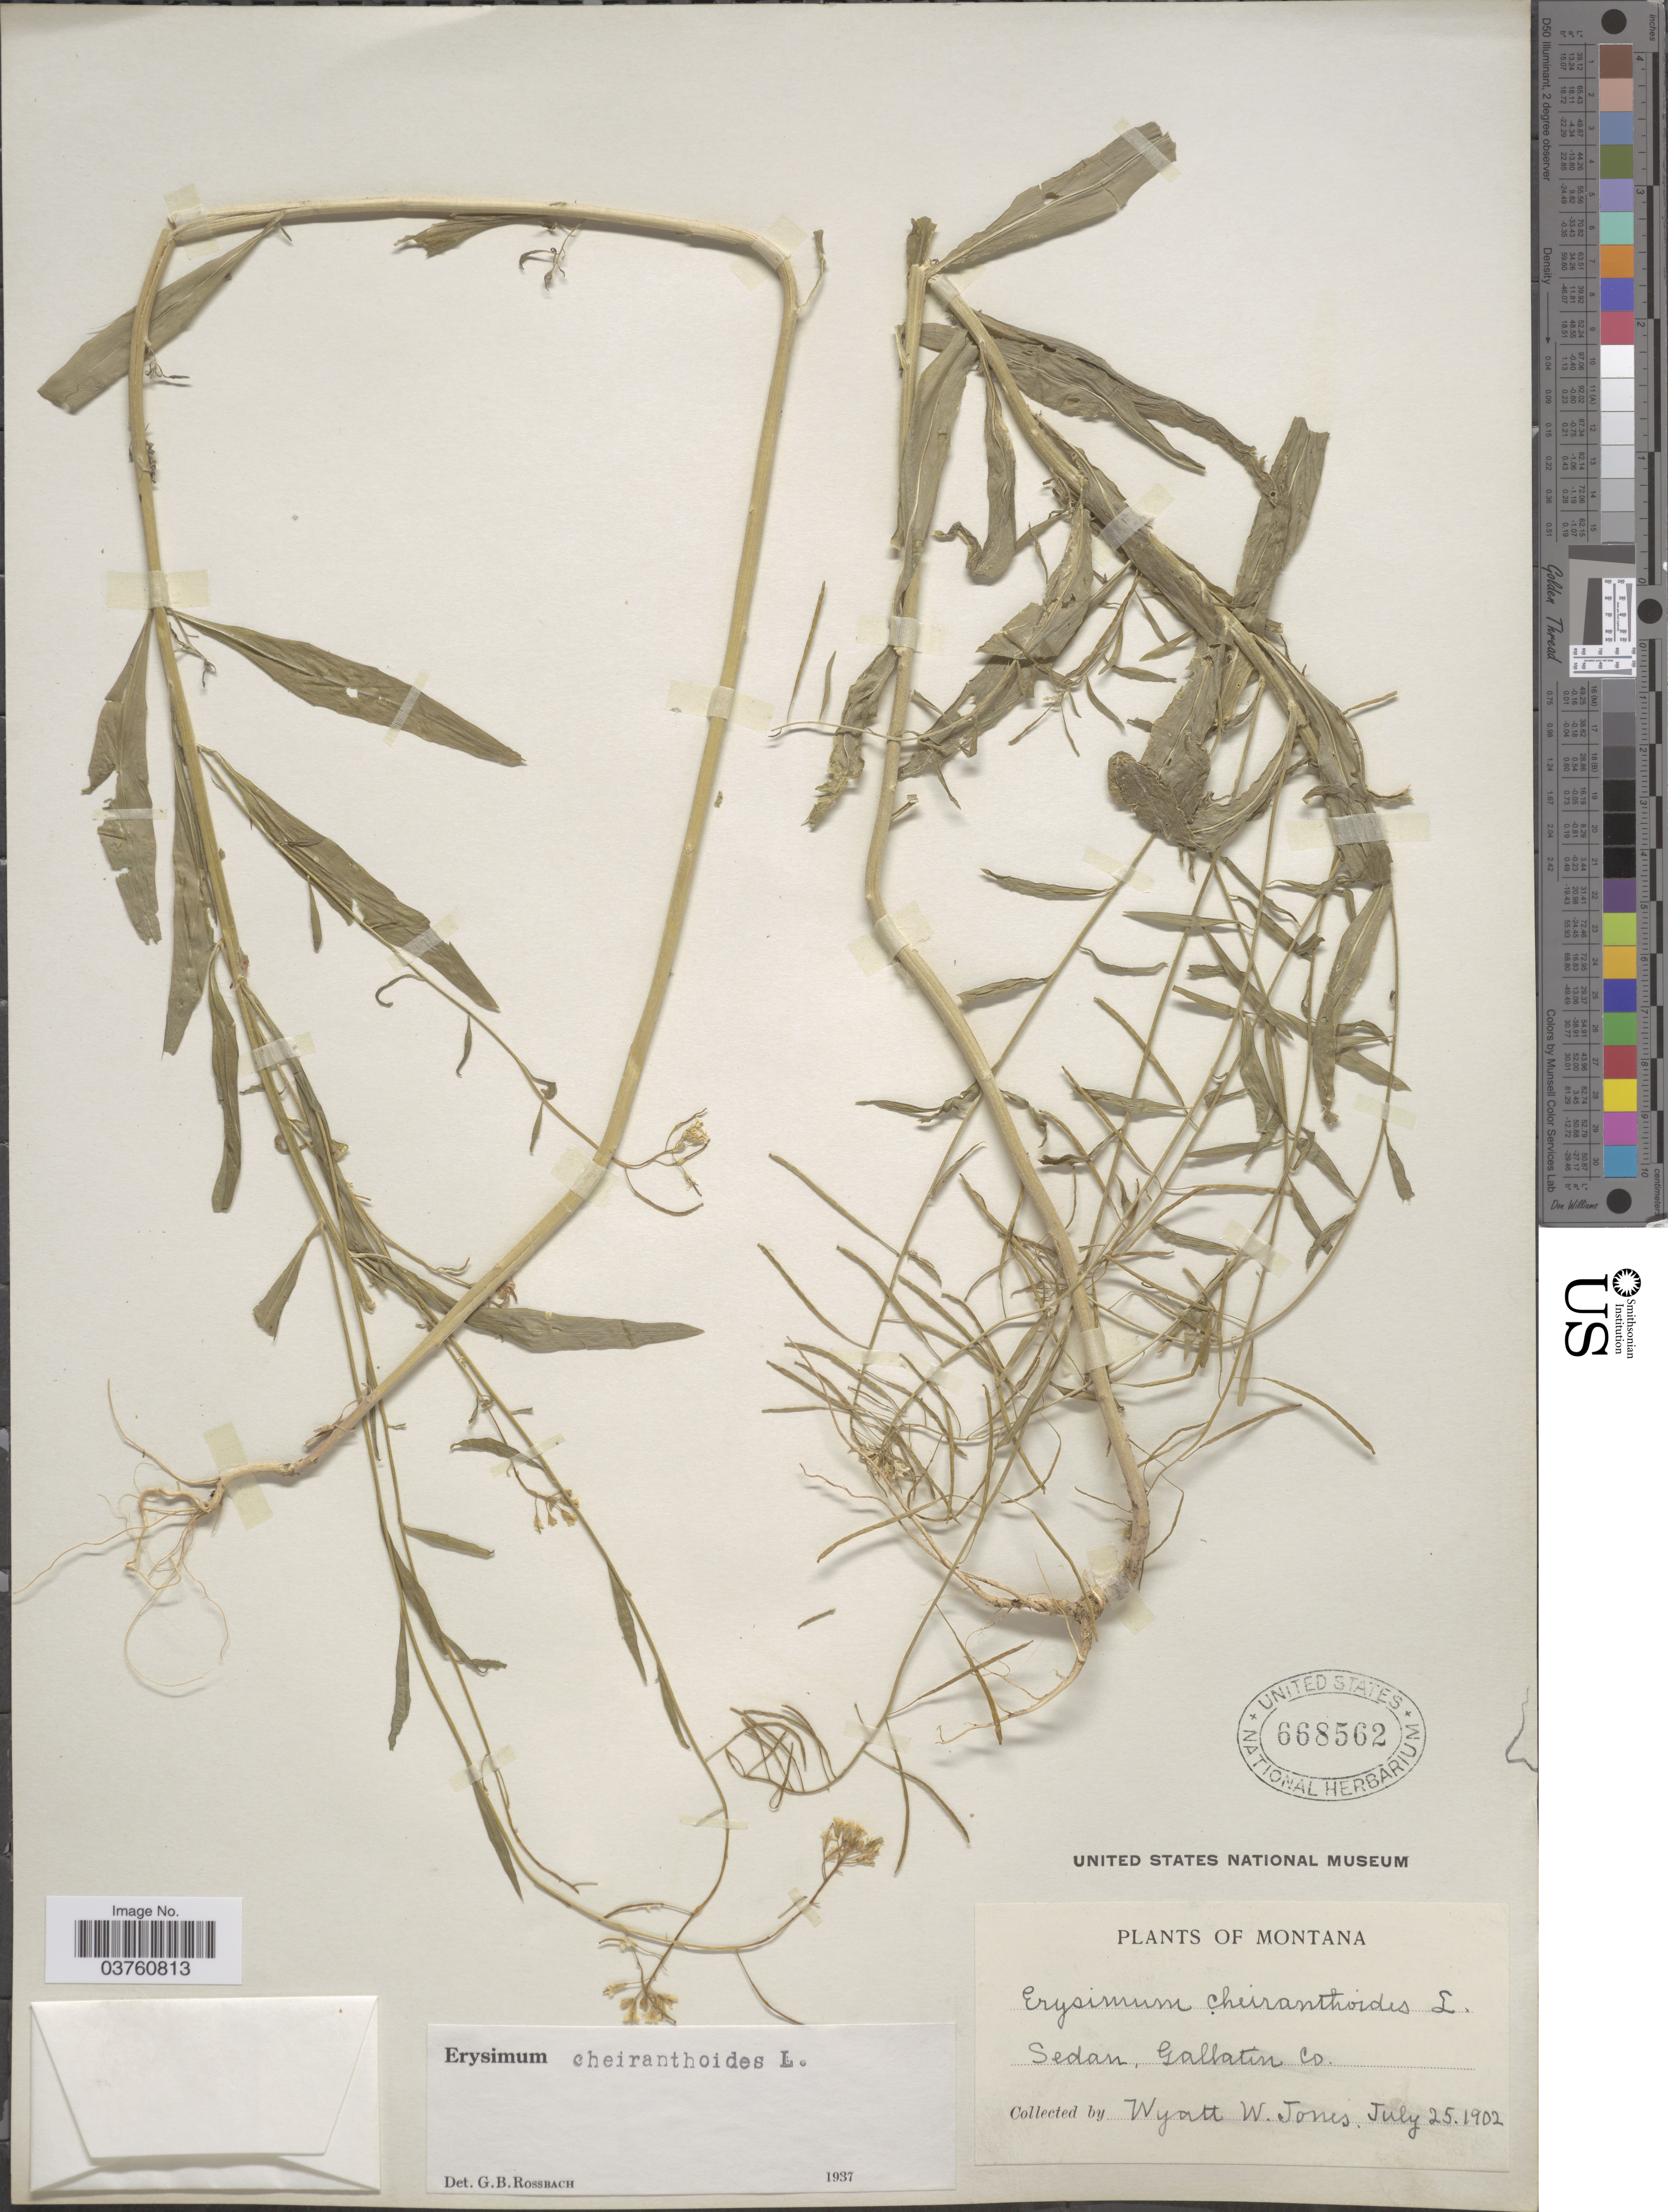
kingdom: Plantae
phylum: Tracheophyta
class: Magnoliopsida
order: Brassicales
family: Brassicaceae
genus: Erysimum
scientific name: Erysimum cheiranthoides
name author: L.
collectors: W. W. Jones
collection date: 1902-07-25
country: United States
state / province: Montana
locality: Sedan, Gallatin Co.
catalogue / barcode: US 668562